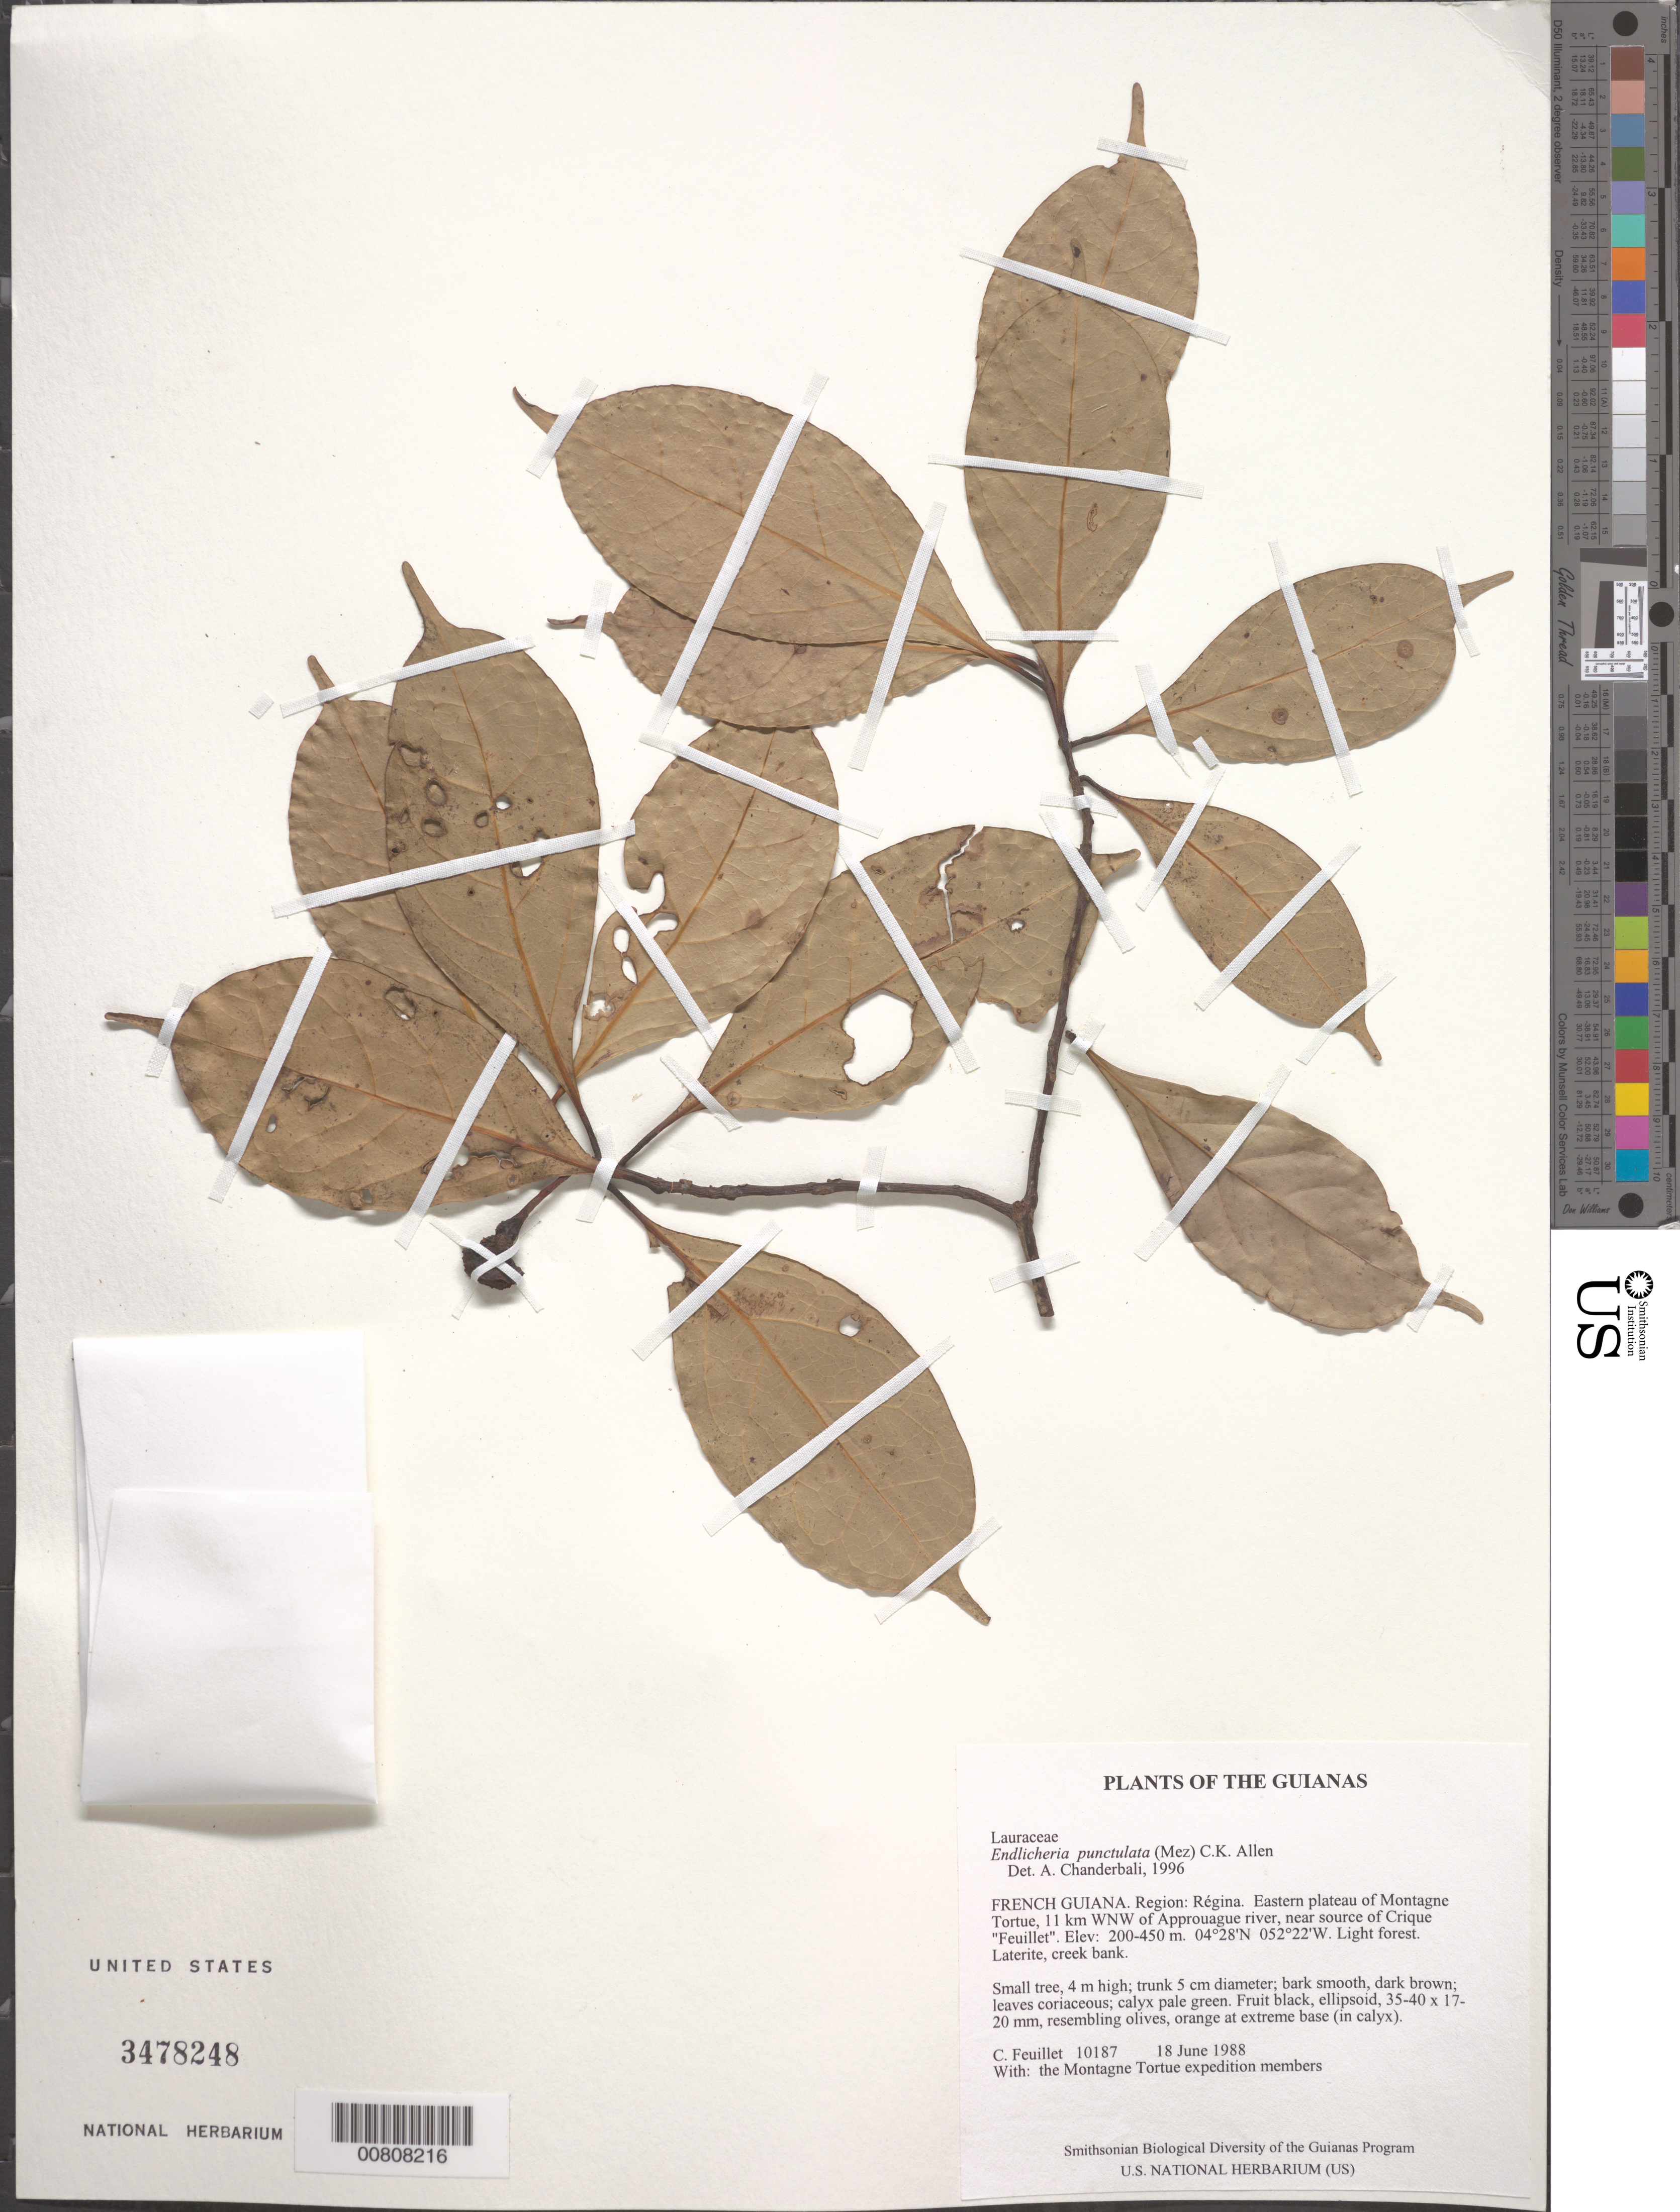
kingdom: Plantae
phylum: Tracheophyta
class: Magnoliopsida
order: Laurales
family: Lauraceae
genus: Endlicheria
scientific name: Endlicheria punctulata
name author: (Mez) C.K. Allen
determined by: Chanderbali, Andre Shashi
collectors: C. Feuillet & Montagne Torte Exped. members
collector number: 10187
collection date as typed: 18 June 1988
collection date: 1988-06-18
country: French Guiana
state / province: Cayenne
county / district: Regina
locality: Eastern plateau of Montagne Tortue, 11 km WNW of Approuague river, near source of Crique "Feuillet"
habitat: Light forest. Laterite, creek bank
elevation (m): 200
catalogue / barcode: US 3478248